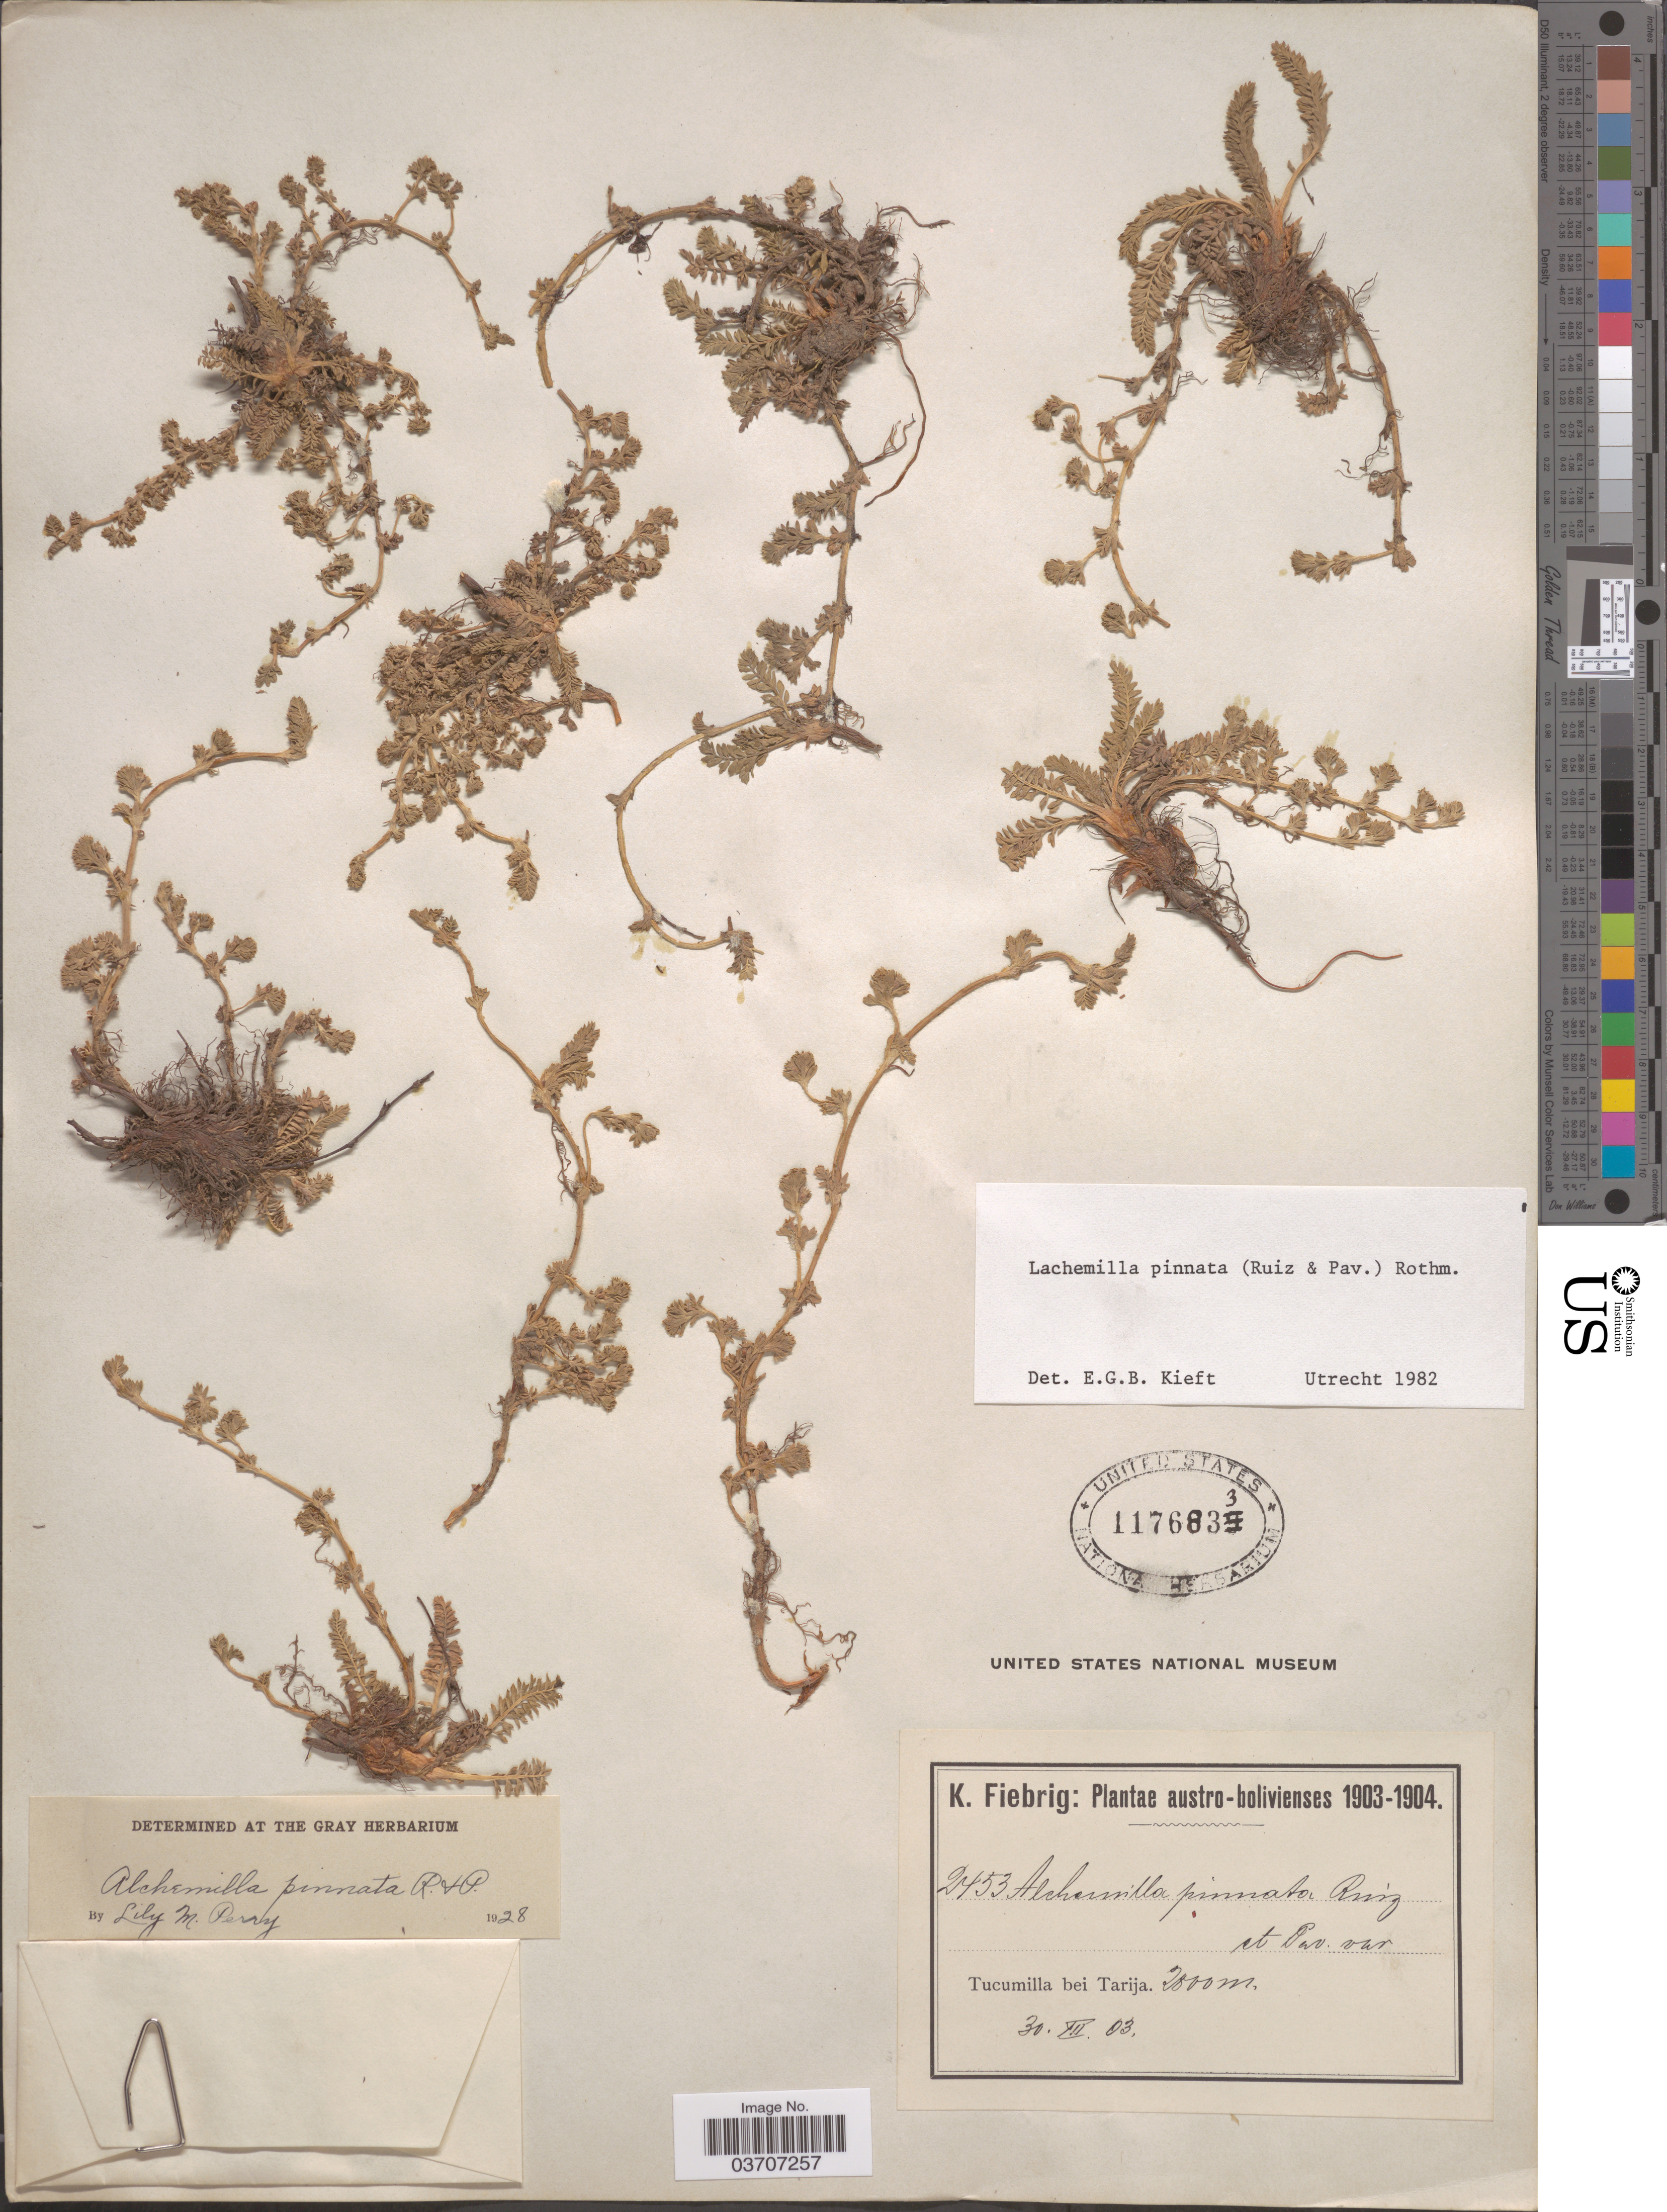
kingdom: Plantae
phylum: Tracheophyta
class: Magnoliopsida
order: Rosales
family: Rosaceae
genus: Lachemilla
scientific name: Lachemilla pinnata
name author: (Ruiz & Pav.) Rothm.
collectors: K. Fiebrig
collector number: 2453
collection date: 1903-03-30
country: Bolivia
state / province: Tarija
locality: Austro-bolivienses. Tucumilla bei Tarija.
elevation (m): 2800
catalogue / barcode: US 1176833